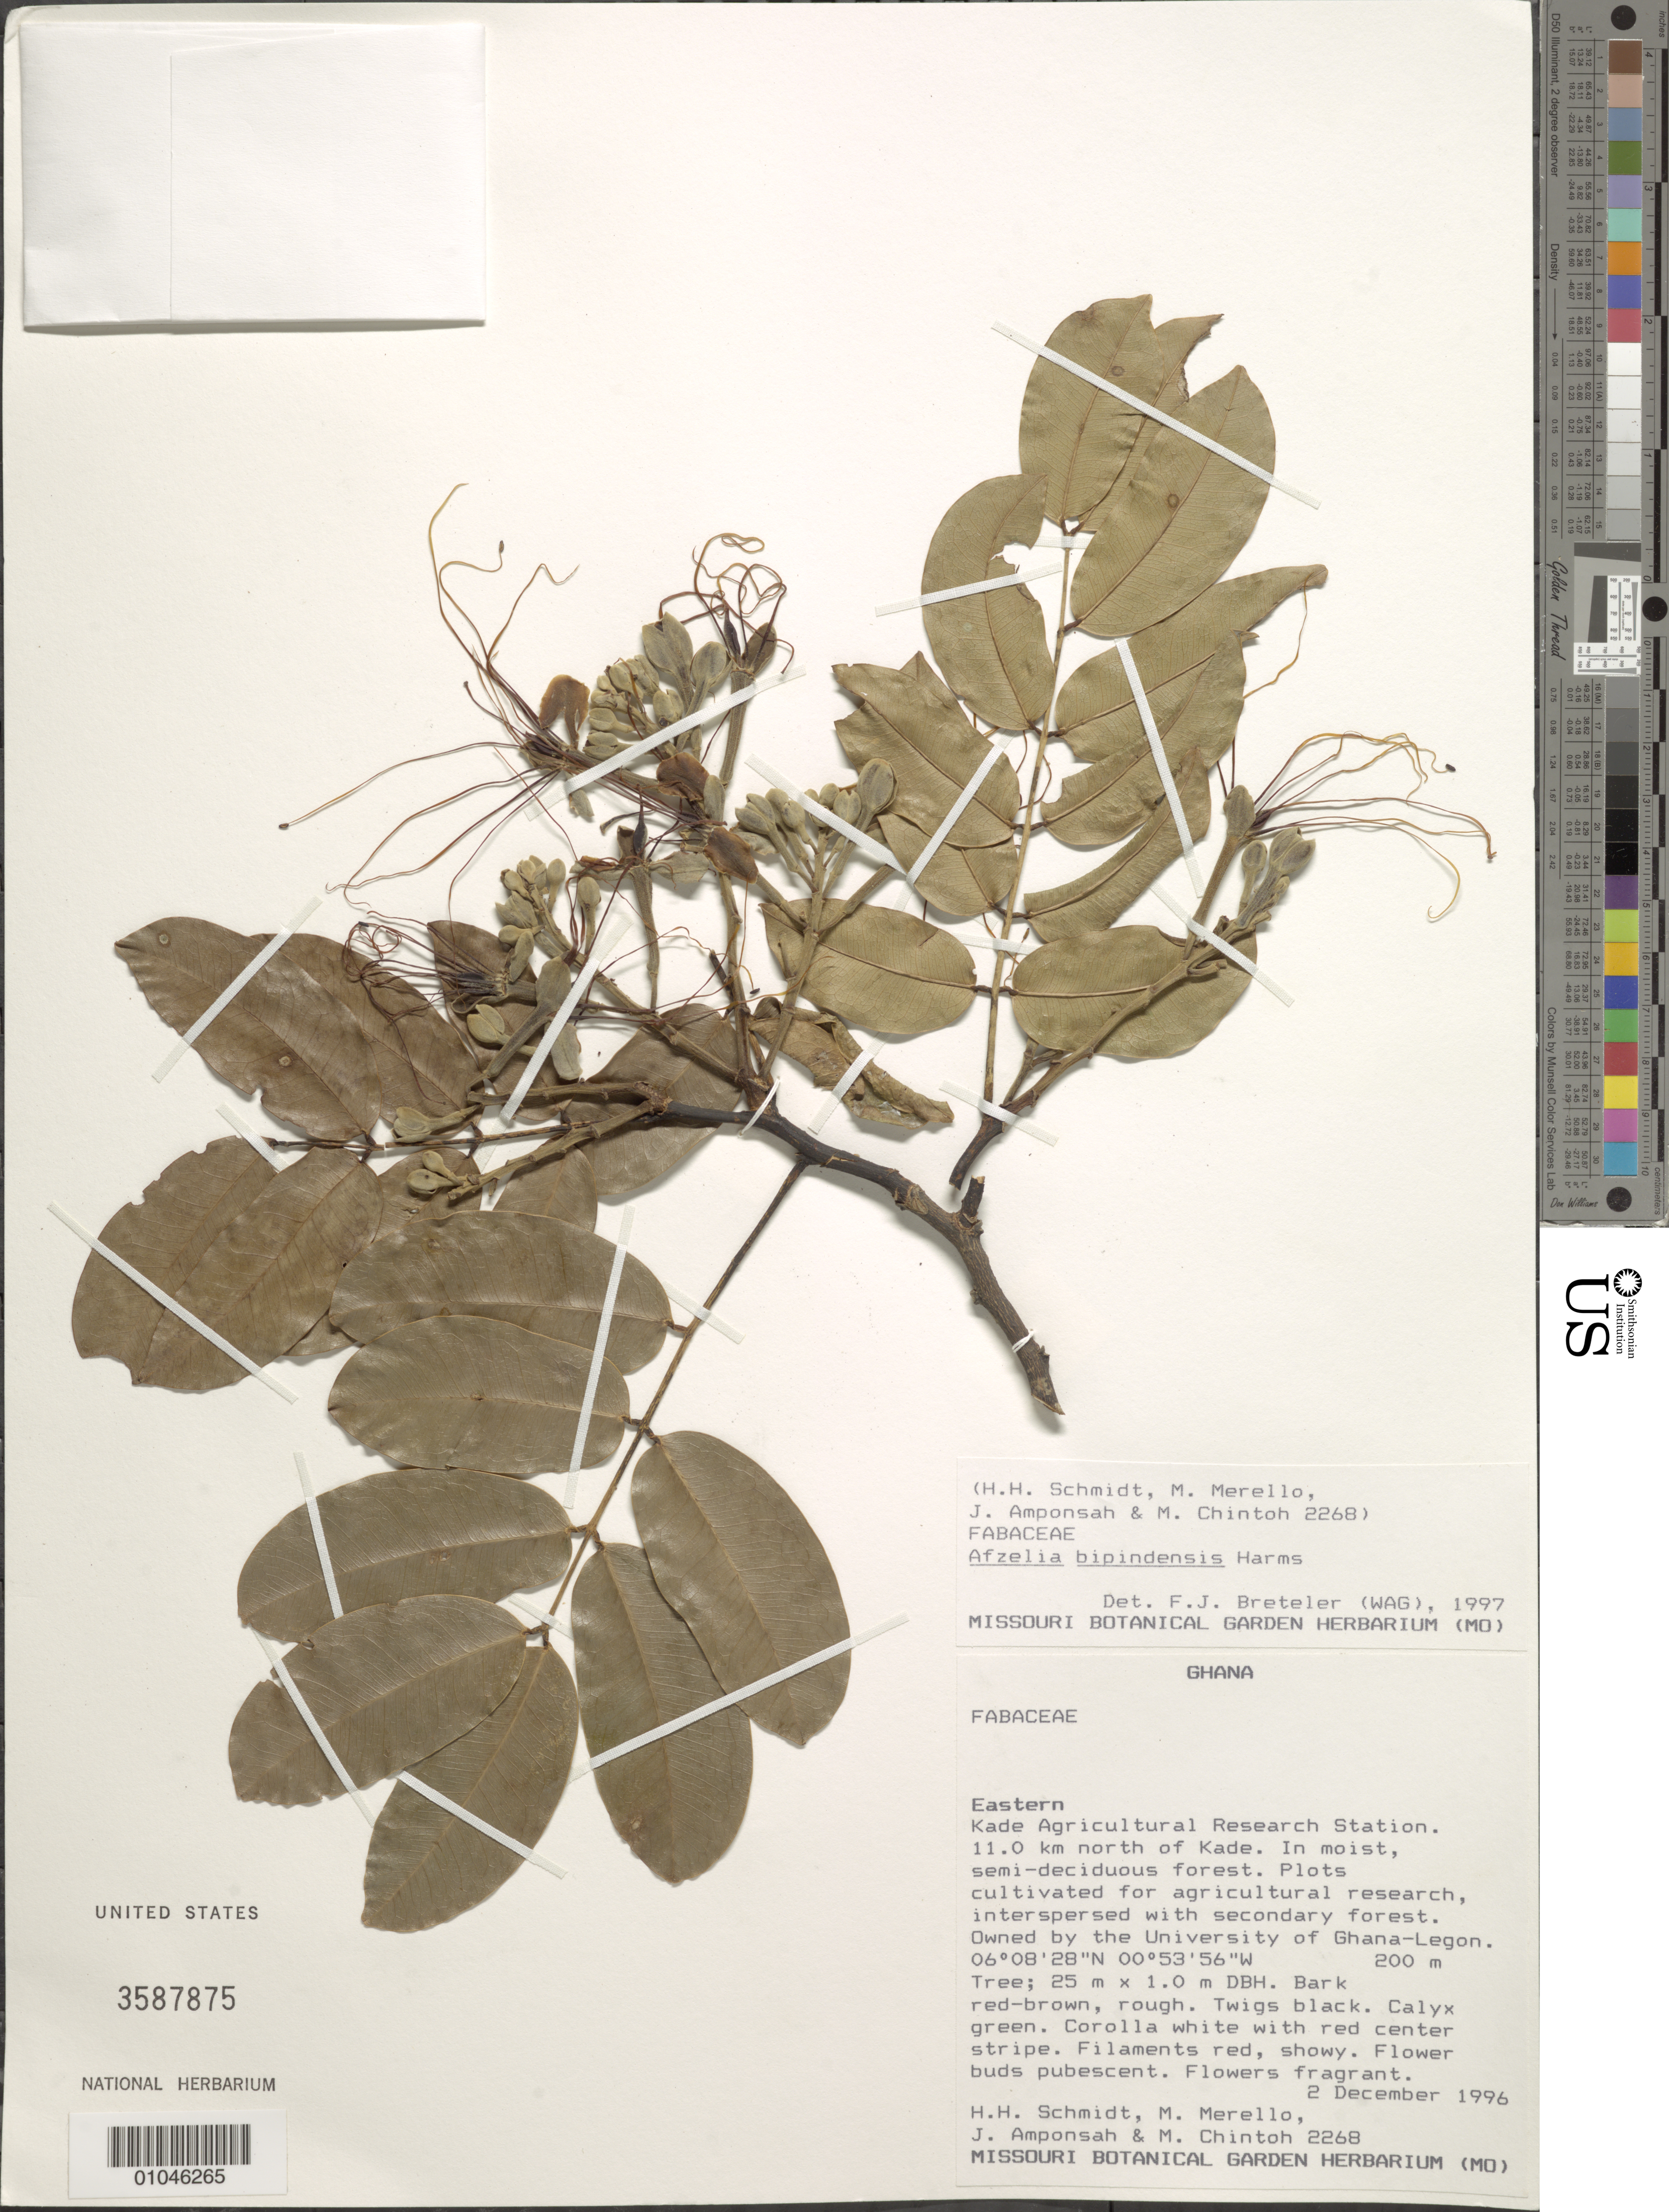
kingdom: Plantae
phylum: Tracheophyta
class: Magnoliopsida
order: Fabales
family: Fabaceae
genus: Afzelia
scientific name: Afzelia bipindensis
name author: Harms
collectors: H. H. Schmidt, M. Merello, J. Amponsah & M. Chintoh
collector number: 2268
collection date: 1996-12-02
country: Ghana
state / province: Eastern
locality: Kade Agricultural Research Station 11 km N of Kade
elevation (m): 200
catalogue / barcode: US 3587875